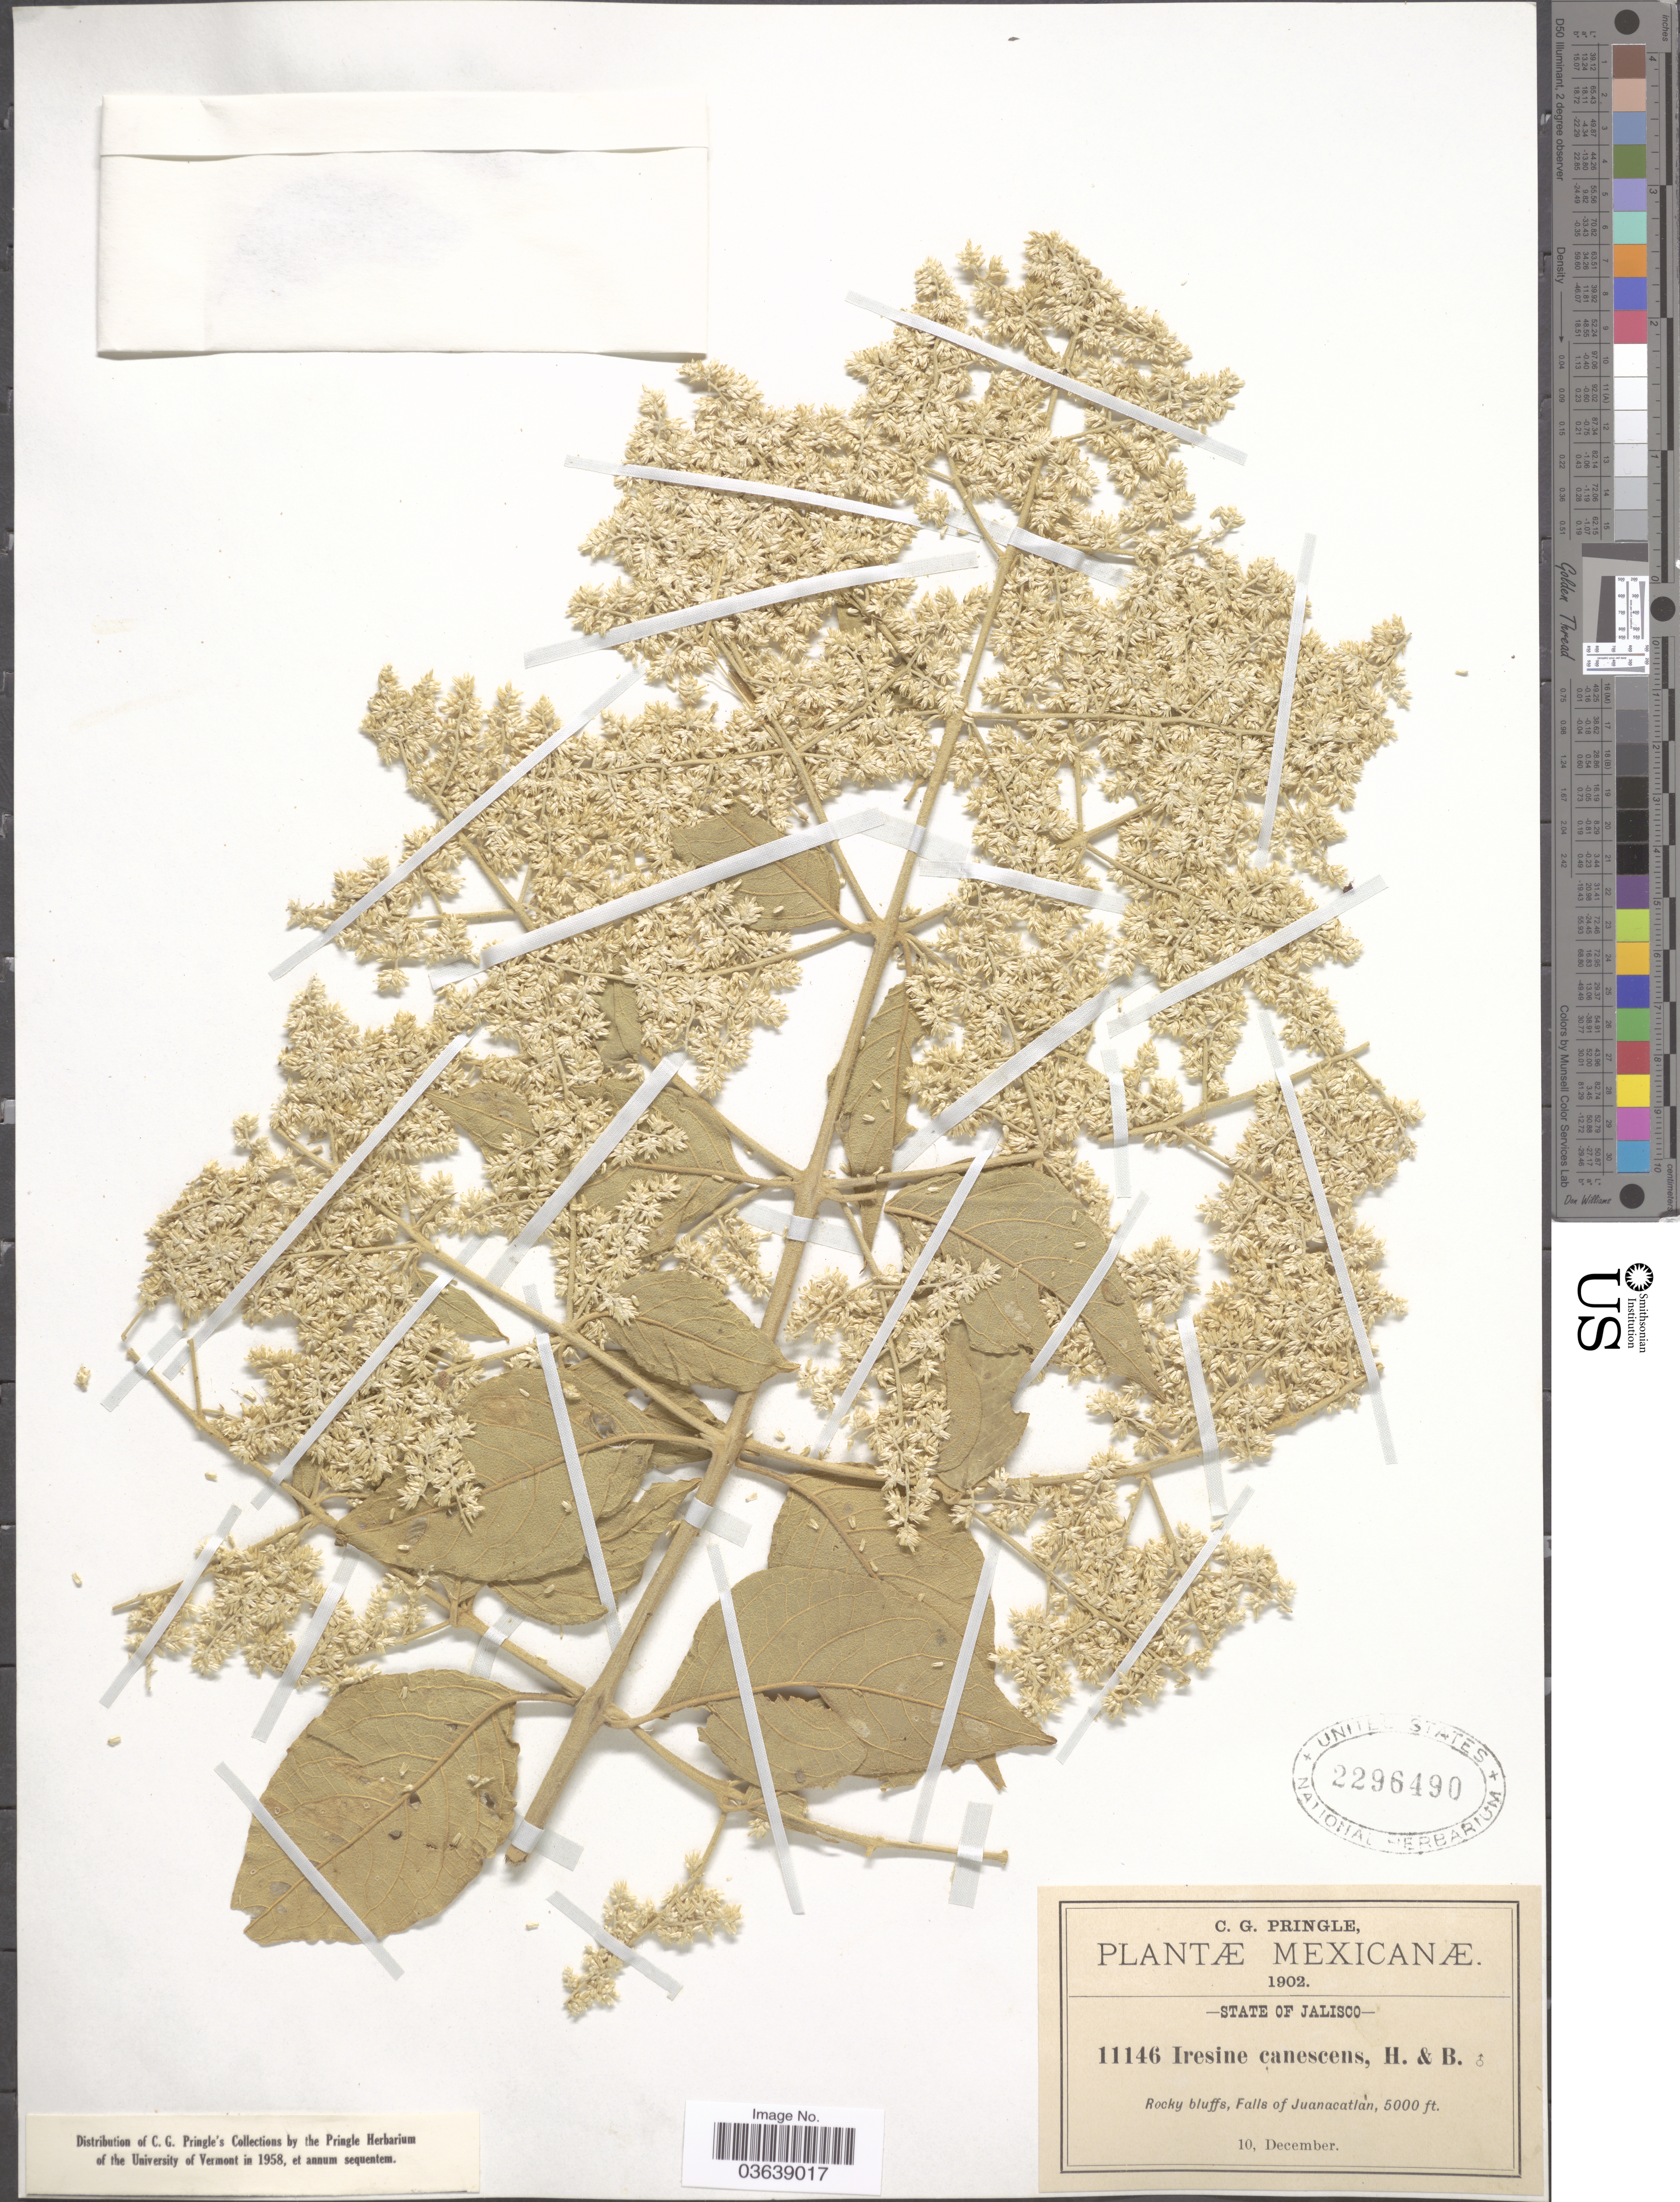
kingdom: Plantae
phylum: Tracheophyta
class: Magnoliopsida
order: Caryophyllales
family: Amaranthaceae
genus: Iresine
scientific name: Iresine grandis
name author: Standl.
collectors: C. G. Pringle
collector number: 11146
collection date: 1902-12-10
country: Mexico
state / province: Jalisco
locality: Falls of Juanacatlán.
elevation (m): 1524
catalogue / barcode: US 2296490